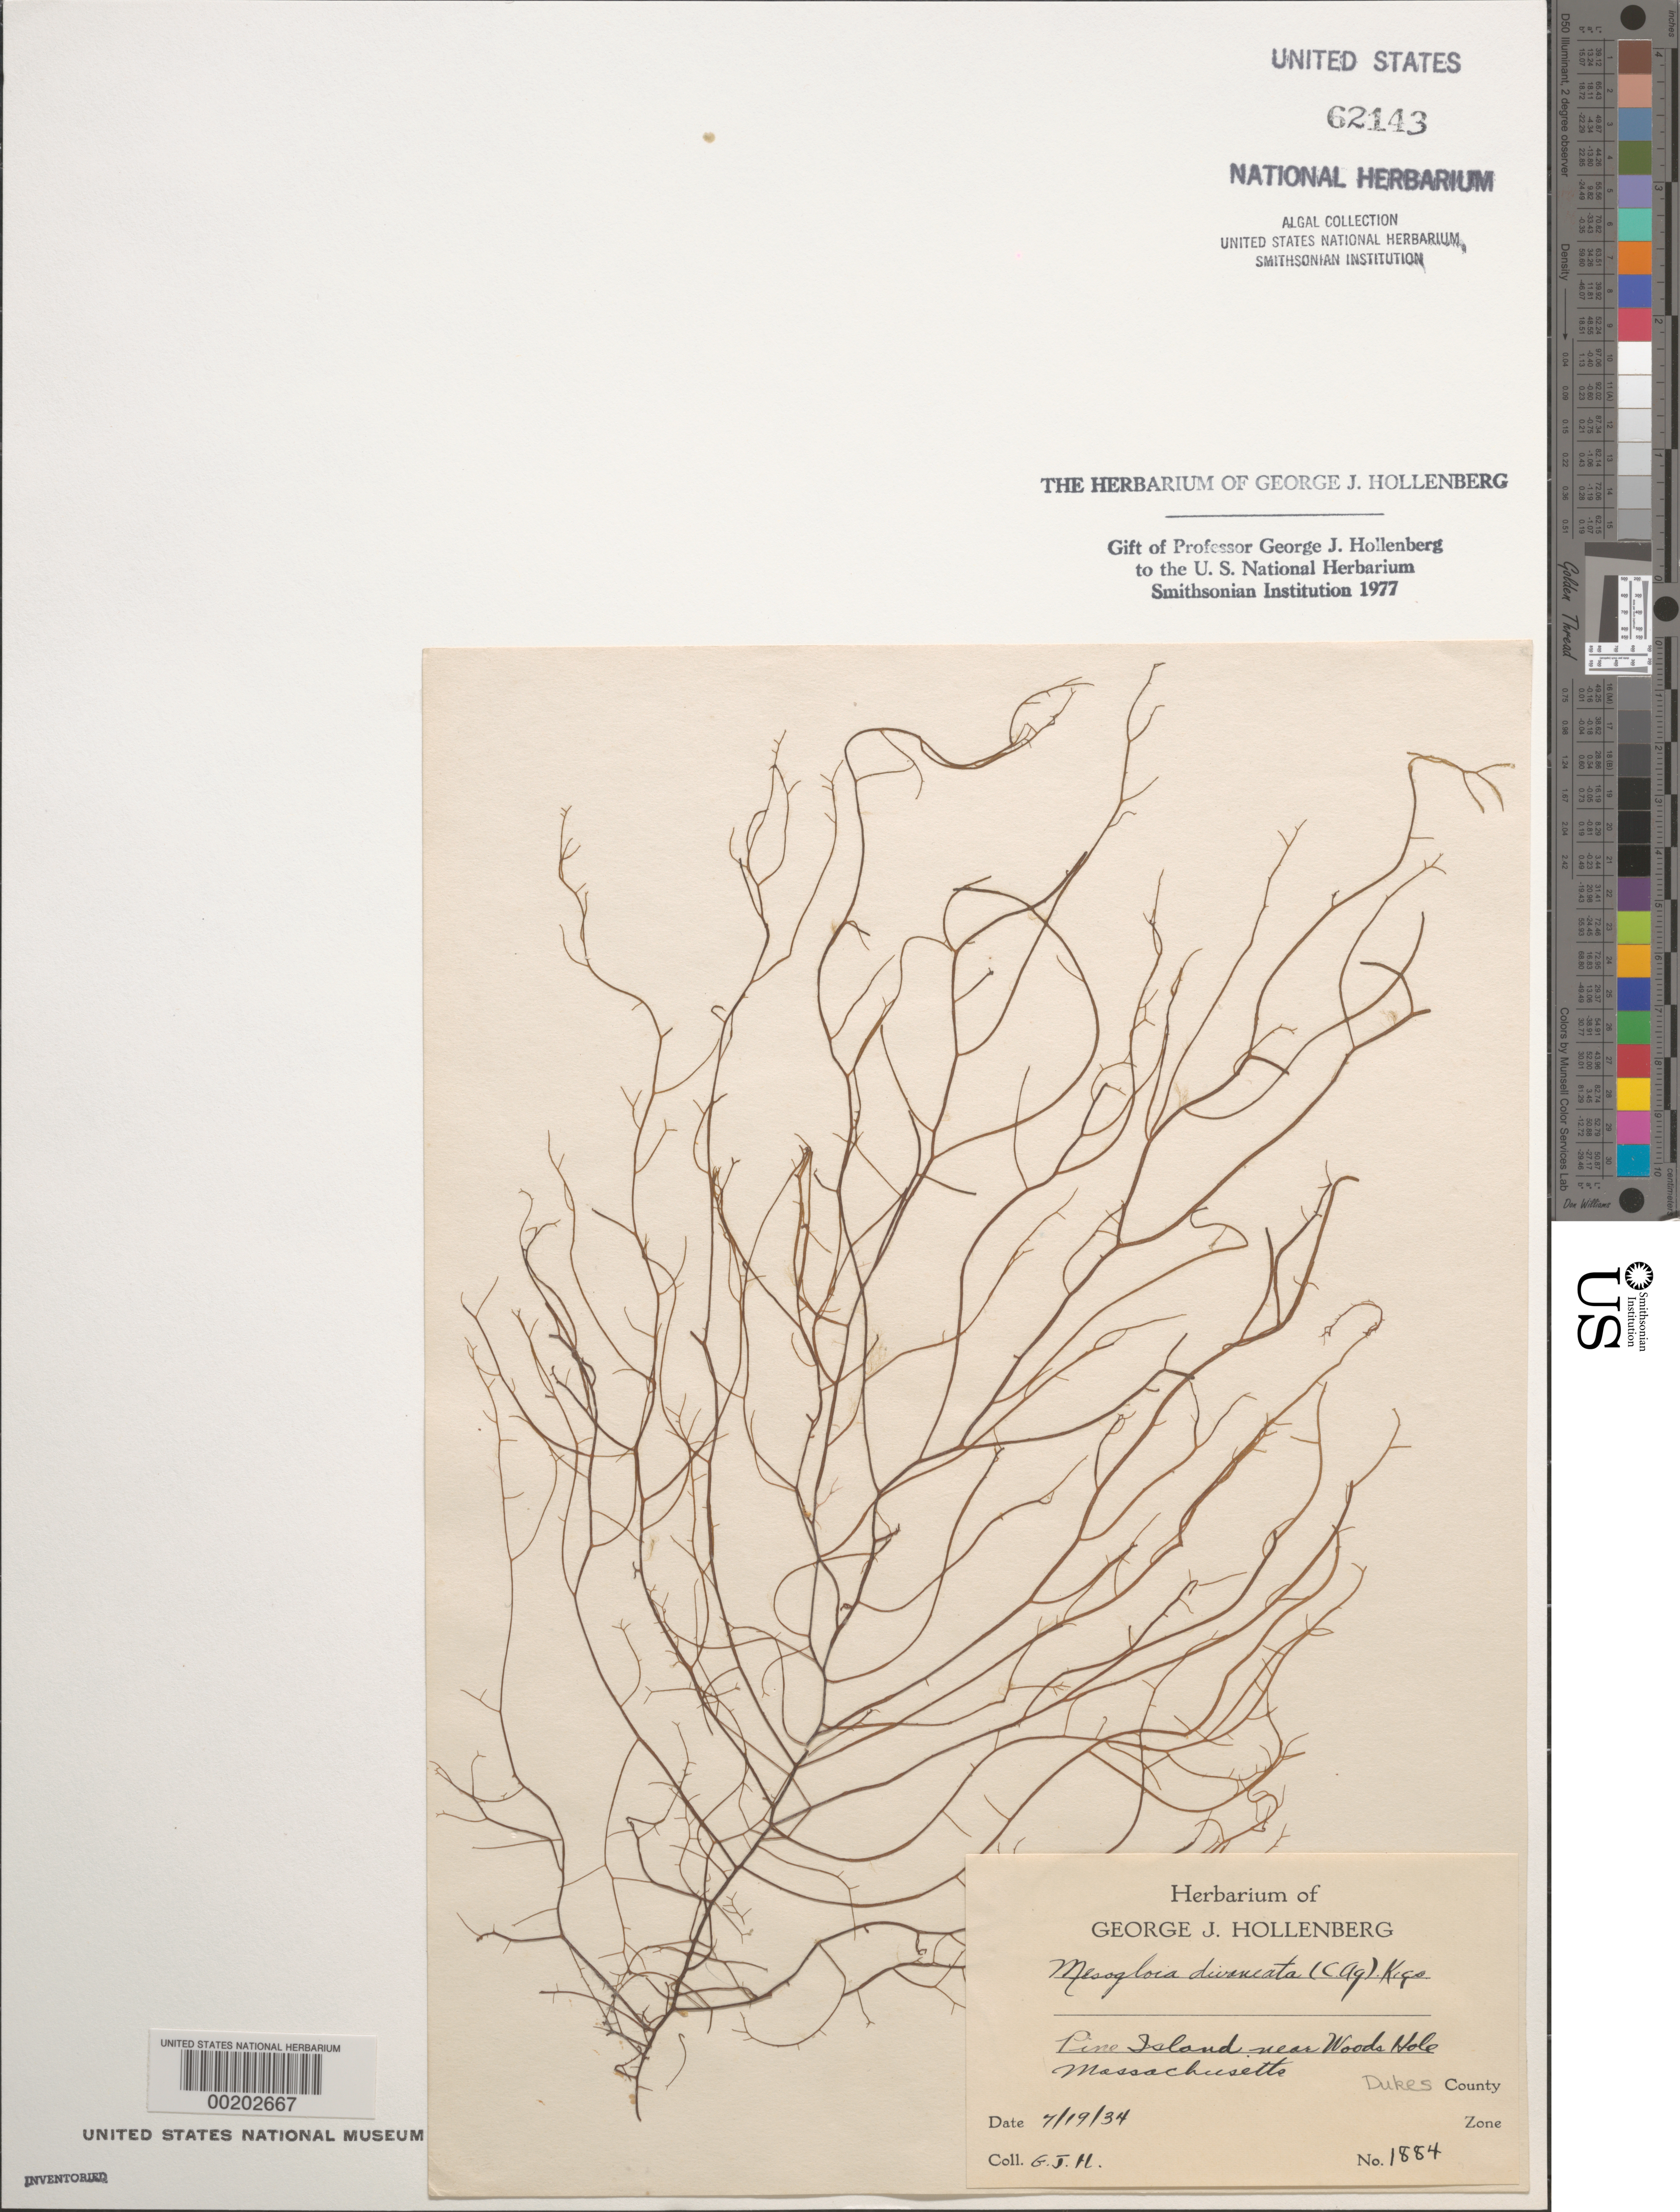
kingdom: Plantae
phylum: Rhodophyta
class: Florideophyceae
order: Nemaliales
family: Liagoraceae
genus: Helminthora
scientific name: Helminthora divaricata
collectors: G. Hollenberg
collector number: GJH 1884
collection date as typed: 19 Jul 1934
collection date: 1934-07-19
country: United States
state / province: Massachusetts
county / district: Dukes County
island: Pine Island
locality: Near Woods Hole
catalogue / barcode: US 62143